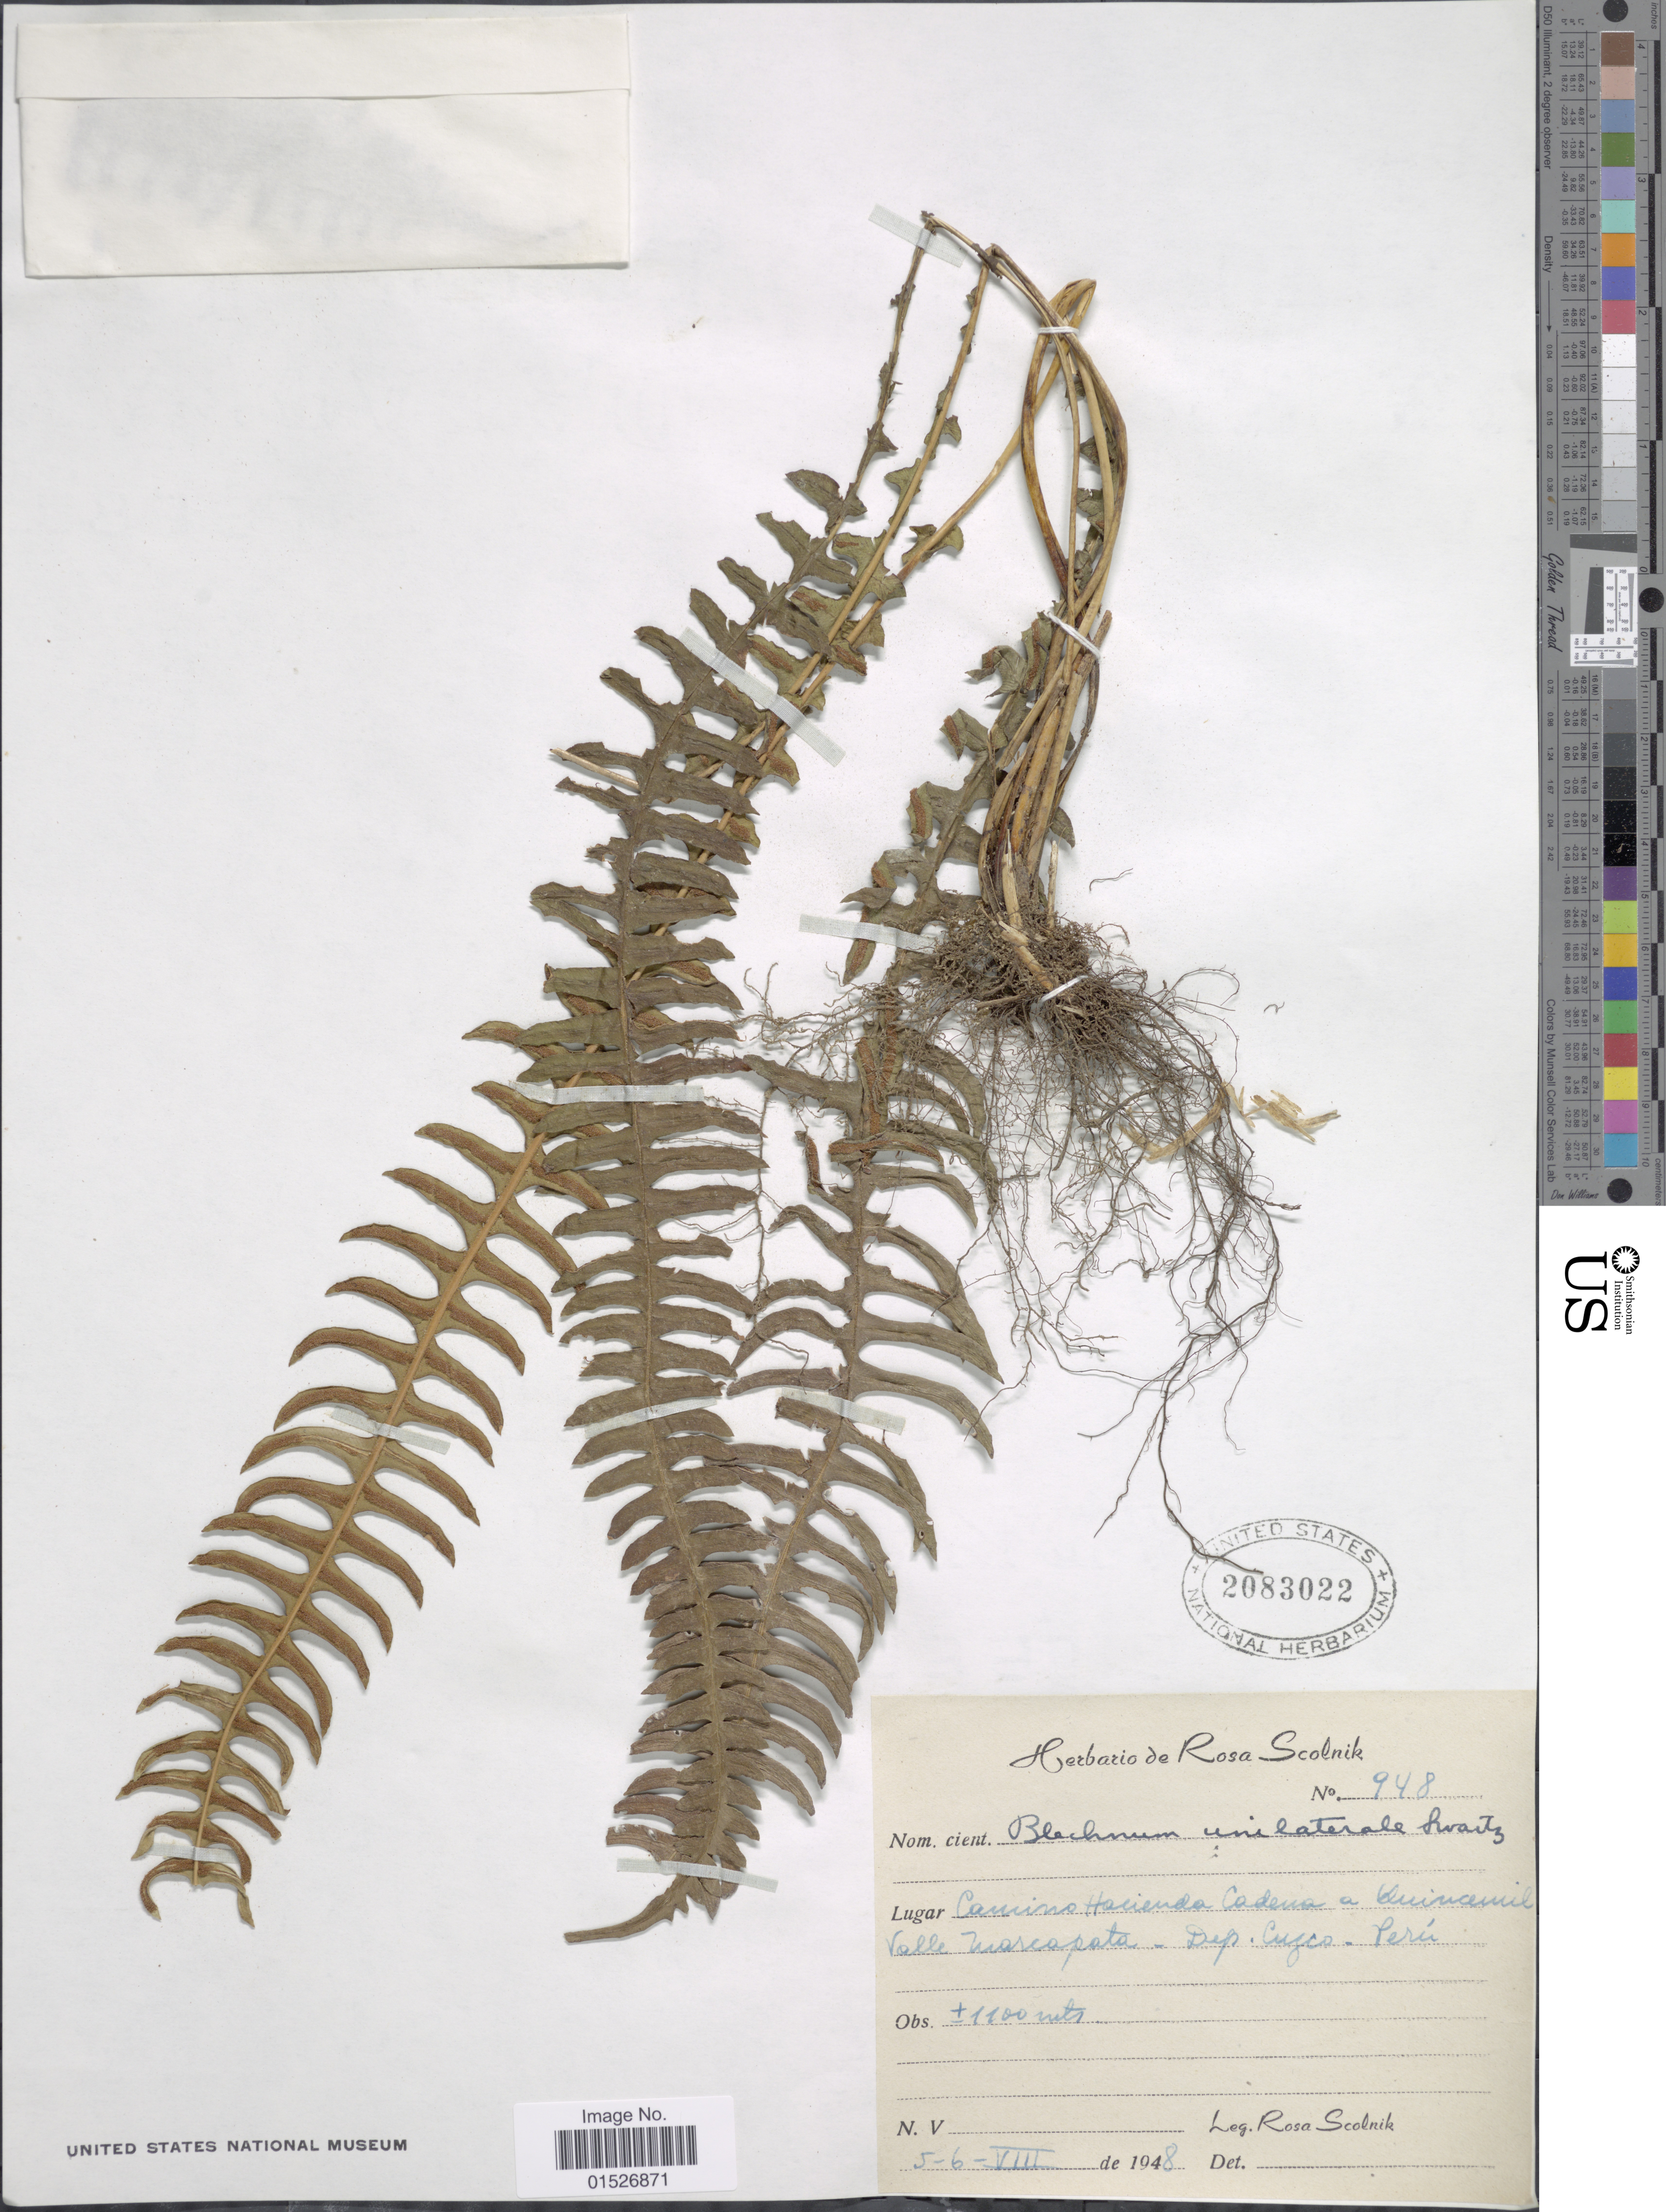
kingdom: Plantae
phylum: Tracheophyta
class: Polypodiopsida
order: Polypodiales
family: Blechnaceae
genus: Blechnum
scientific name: Blechnum polypodioides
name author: Raddi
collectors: R. Scolnik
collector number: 948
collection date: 1948-08-05/1948-08-06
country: Peru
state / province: Cusco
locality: Camino Hacienda Cadena a Quincemil, Valle Marcapata, Dep. Cuzco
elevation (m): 1100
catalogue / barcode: US 2083022